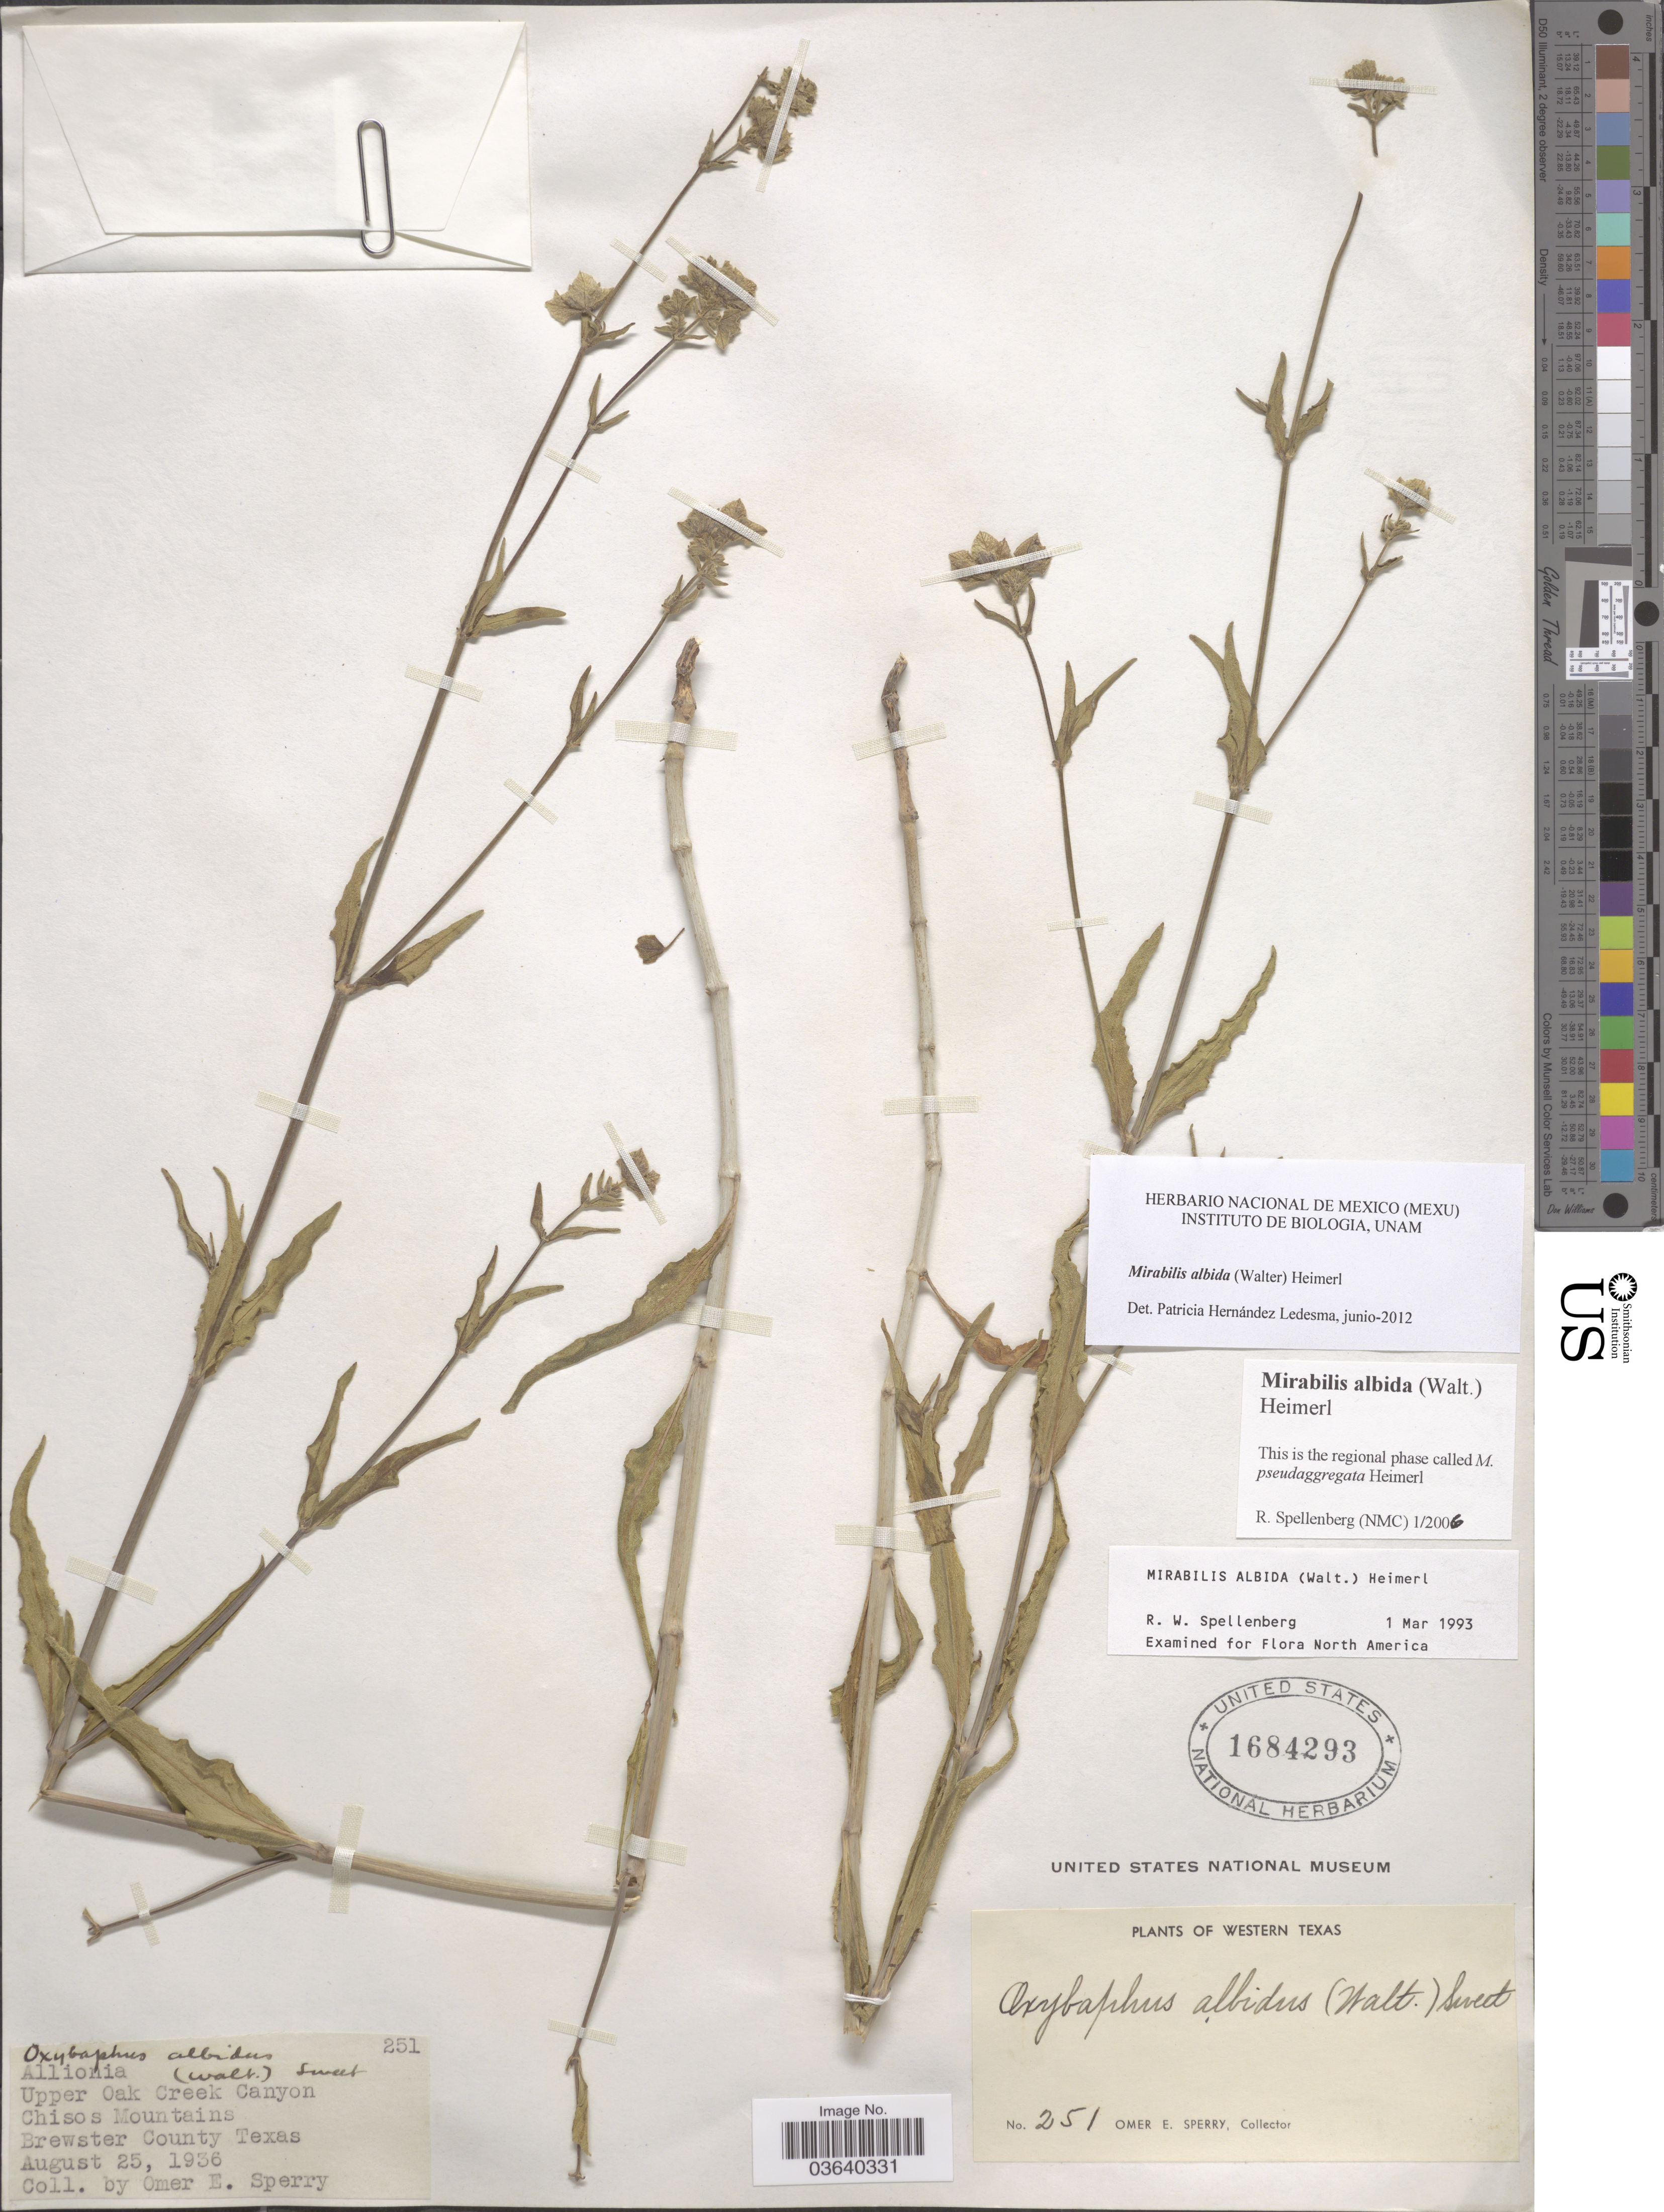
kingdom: Plantae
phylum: Tracheophyta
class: Magnoliopsida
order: Caryophyllales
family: Nyctaginaceae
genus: Mirabilis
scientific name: Mirabilis albida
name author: (Walter) Heimerl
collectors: O. E. Sperry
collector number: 251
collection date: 1936-08-25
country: United States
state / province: Texas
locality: Western Texas. Upper Oak Creek Canyon Chisos Mountains Brewster County.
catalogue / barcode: US 1684293